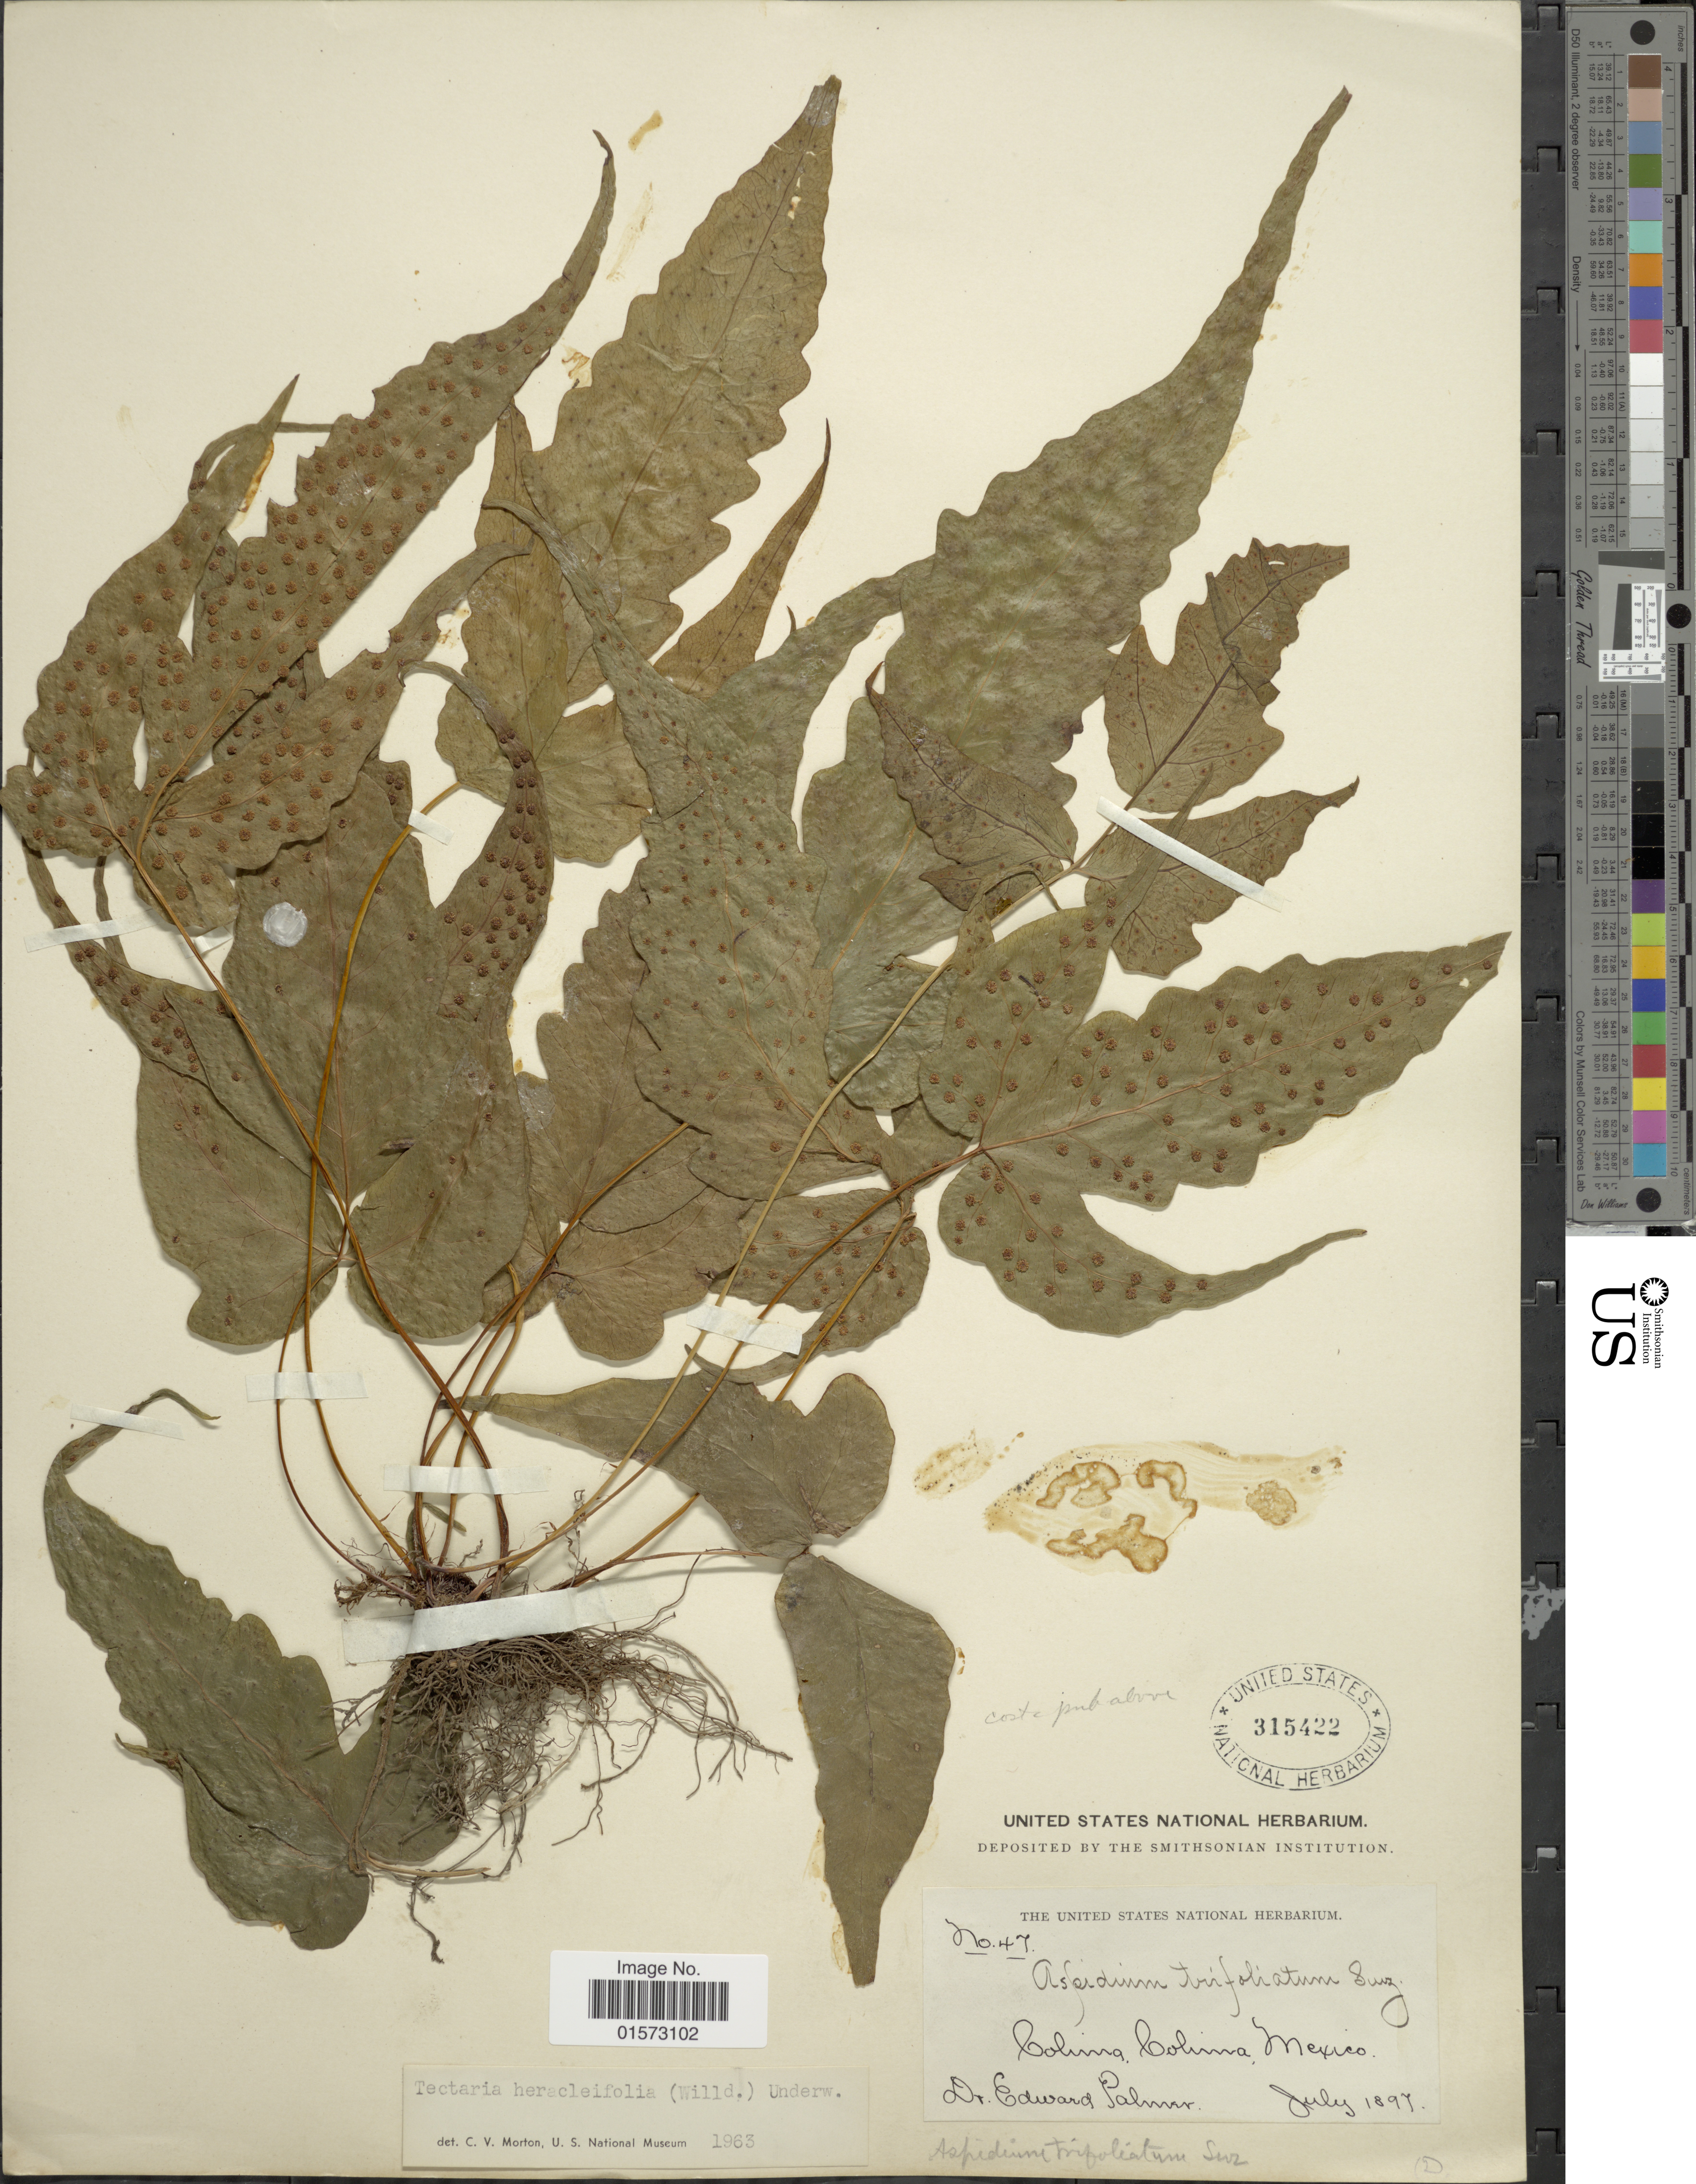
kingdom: Plantae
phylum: Tracheophyta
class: Polypodiopsida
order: Polypodiales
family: Tectariaceae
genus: Tectaria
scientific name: Tectaria heracleifolia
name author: (Willd.) Underw.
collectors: E. Palmer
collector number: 47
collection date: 1897-07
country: Mexico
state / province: Colima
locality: Colima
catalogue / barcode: US 315422